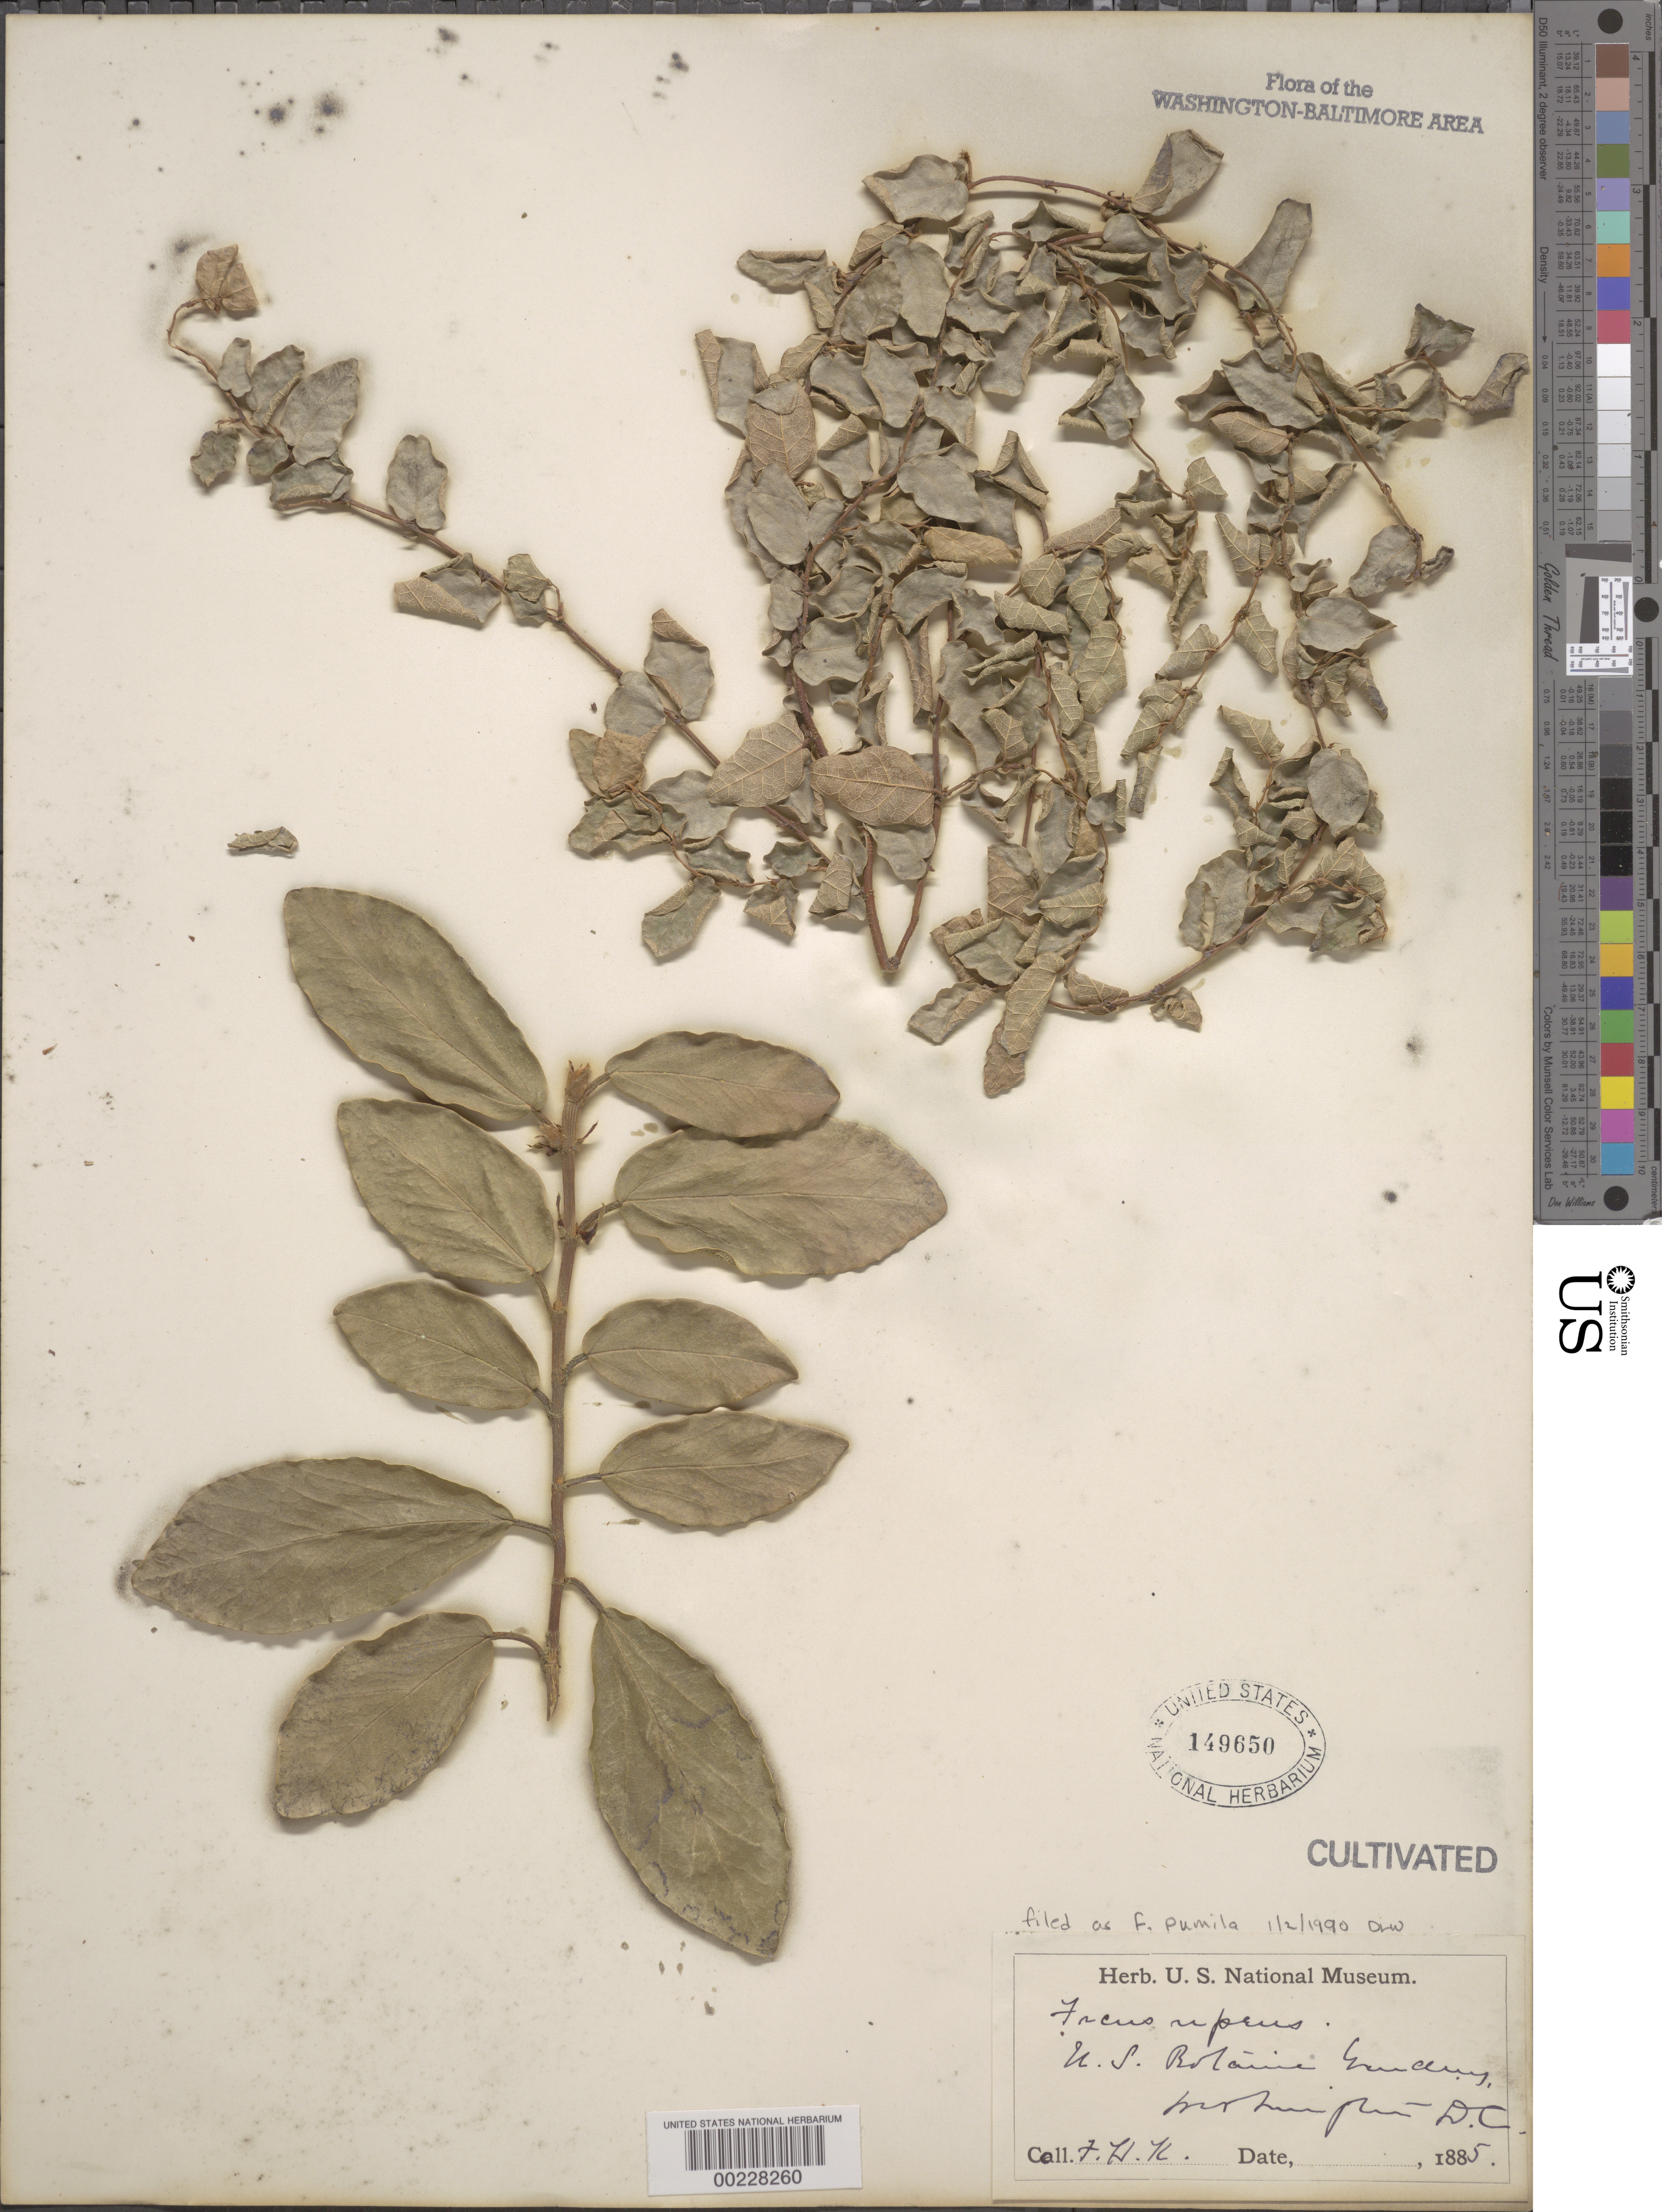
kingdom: Plantae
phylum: Tracheophyta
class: Magnoliopsida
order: Rosales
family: Moraceae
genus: Ficus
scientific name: Ficus pumila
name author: L.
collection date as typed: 1885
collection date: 1885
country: United States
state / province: District of Columbia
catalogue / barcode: US 149650